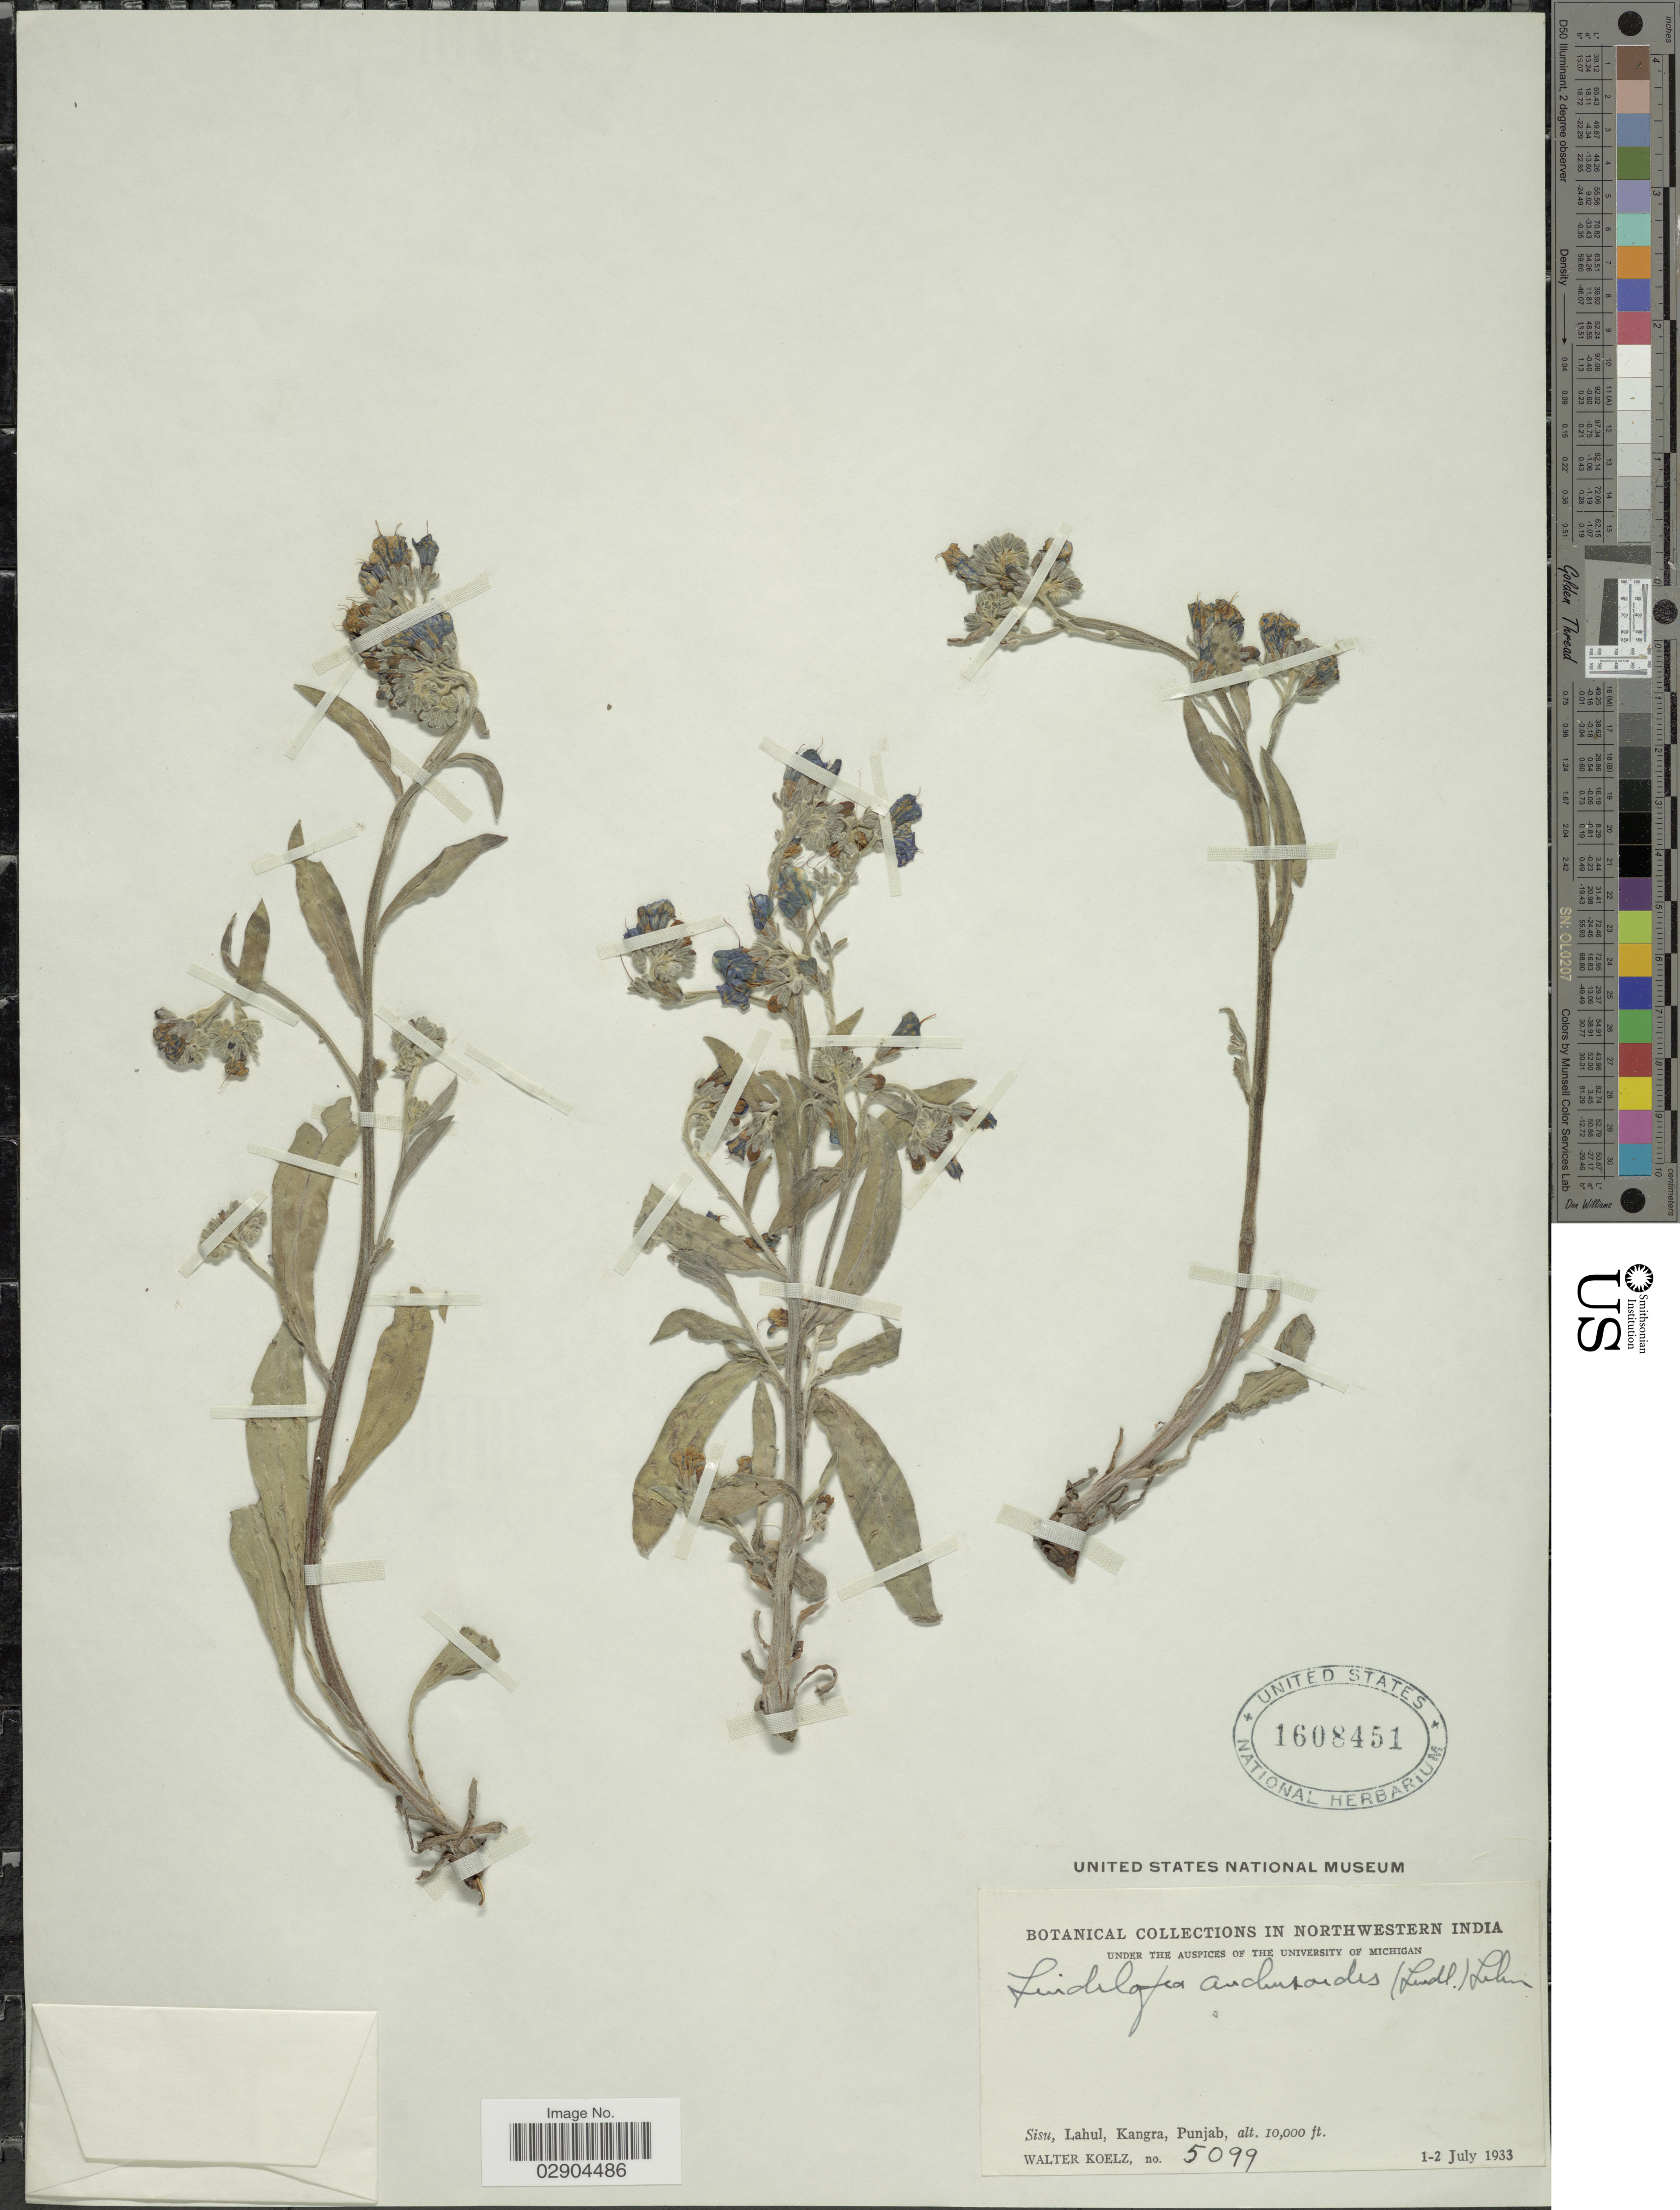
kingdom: Plantae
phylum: Tracheophyta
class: Magnoliopsida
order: Boraginales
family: Boraginaceae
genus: Lindelofia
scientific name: Lindelofia macrostyla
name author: (Bunge) Popov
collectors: W. N. Koelz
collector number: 5099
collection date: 1933-07-01/1933-07-02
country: India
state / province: Punjab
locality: In Northwestern India. Sisu, Lahul, Kangra, Punjab.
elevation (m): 3048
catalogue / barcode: US 1608451